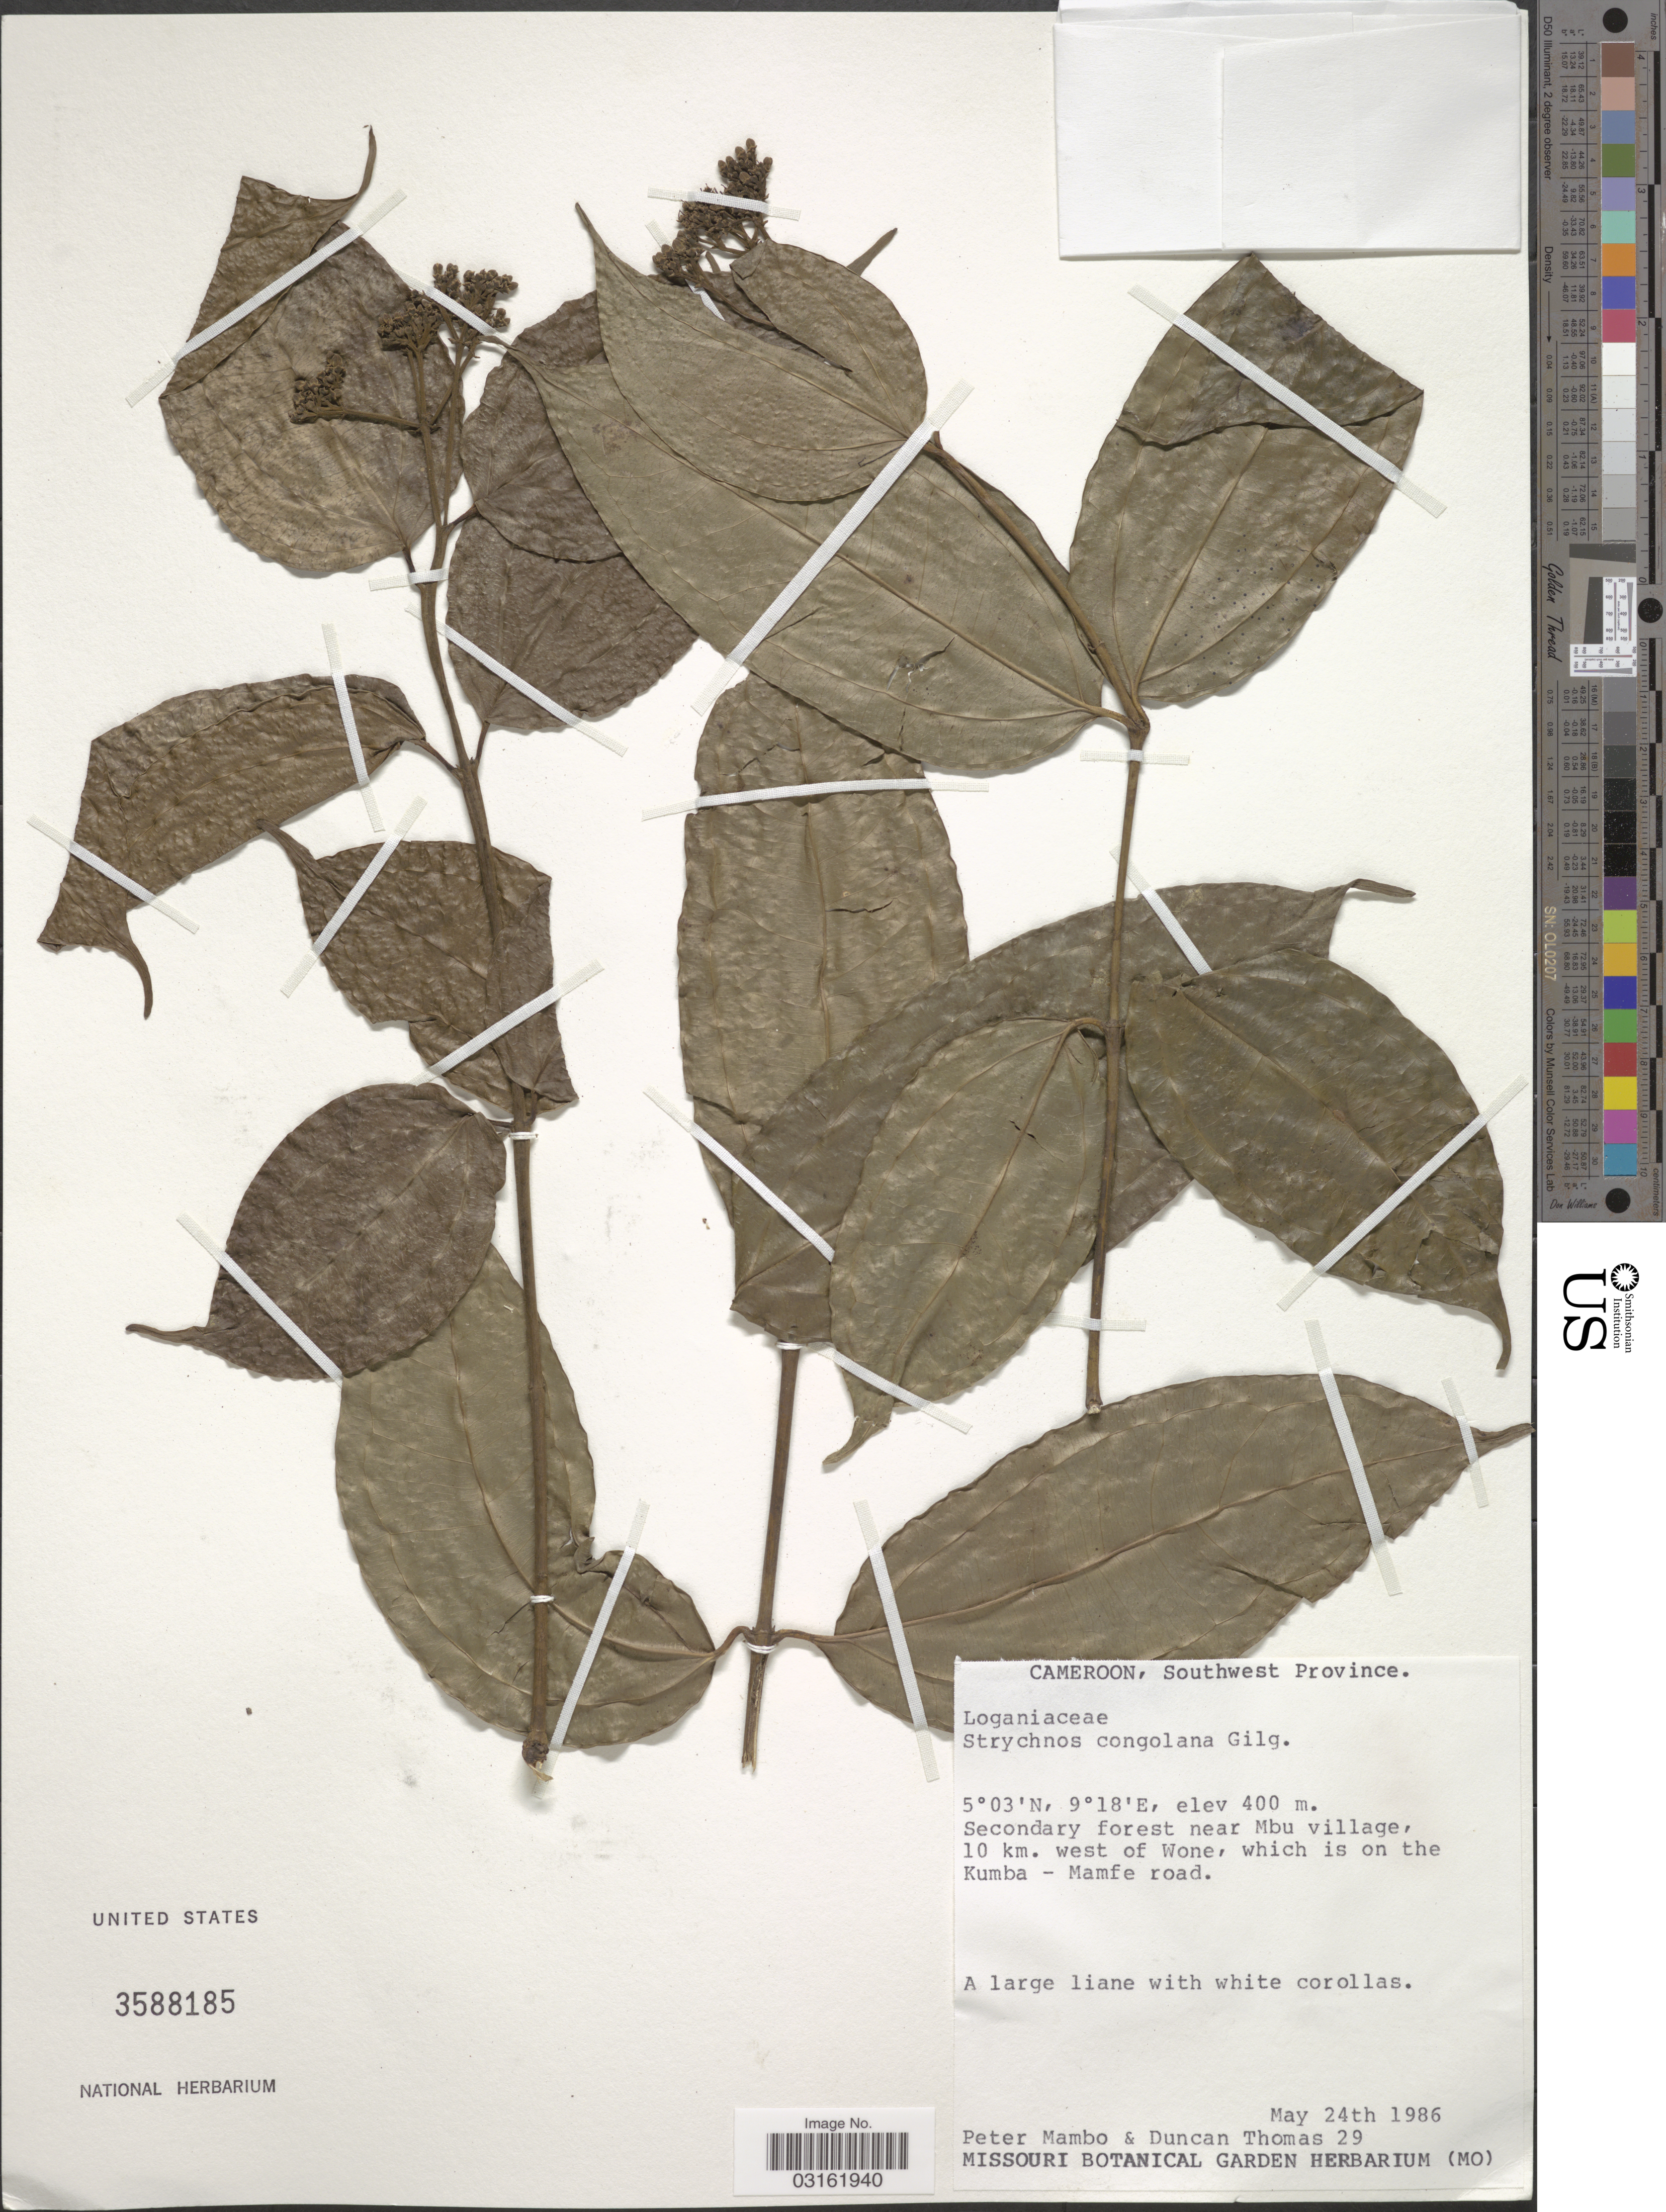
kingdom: Plantae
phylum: Tracheophyta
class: Magnoliopsida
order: Gentianales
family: Loganiaceae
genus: Strychnos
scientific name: Strychnos congolana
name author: Gilg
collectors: P. Mambo & D. W. Thomas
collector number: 29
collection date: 1986-05-24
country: Cameroon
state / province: Sud-Ouest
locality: Southwest Province. Secondary forest near Mbu village, 10 km. west of Wone, which is on the Kumba - Mamfe road.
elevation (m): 400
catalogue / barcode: US 3588185